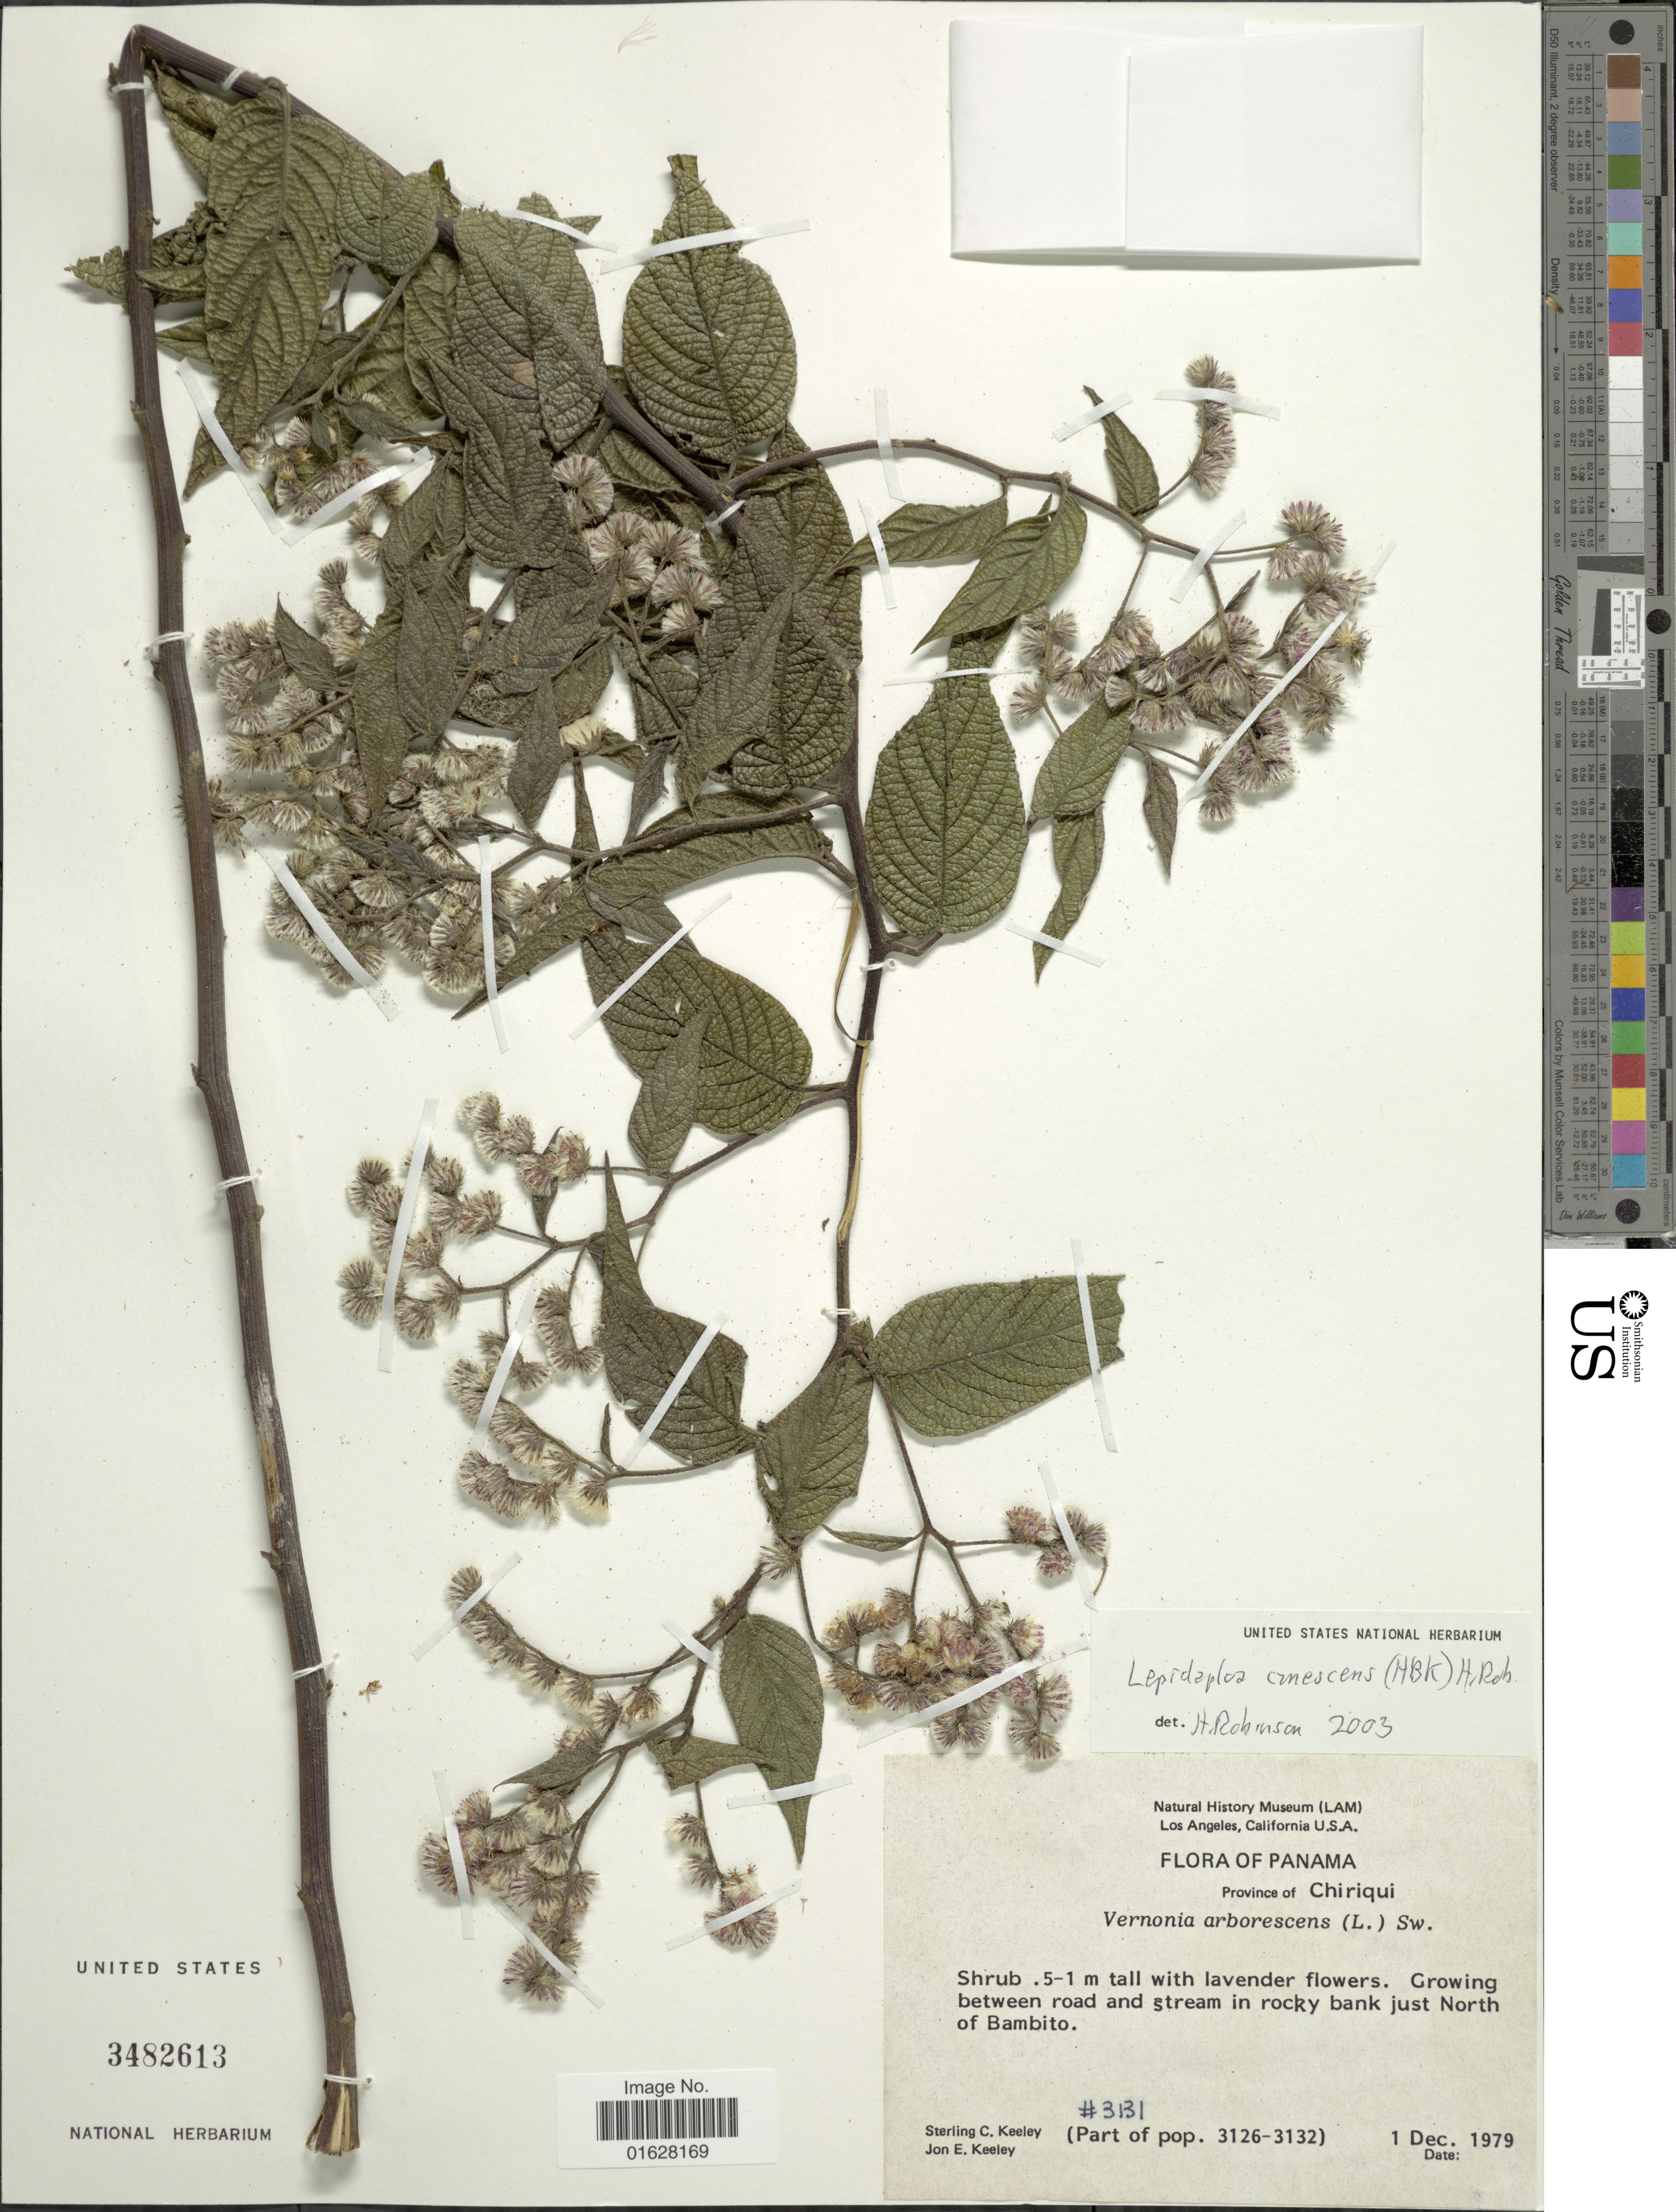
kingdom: Plantae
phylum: Tracheophyta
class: Magnoliopsida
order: Asterales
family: Asteraceae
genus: Lepidaploa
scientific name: Lepidaploa canescens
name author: (Kunth) H. Rob.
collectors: S. C. Keeley & J. E. Keeley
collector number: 3131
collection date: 1979-12-01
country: Panama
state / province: Chiriqui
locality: Province of Chiriqui, between road and stream in rocky bank just North of Bambito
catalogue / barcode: US 3482613